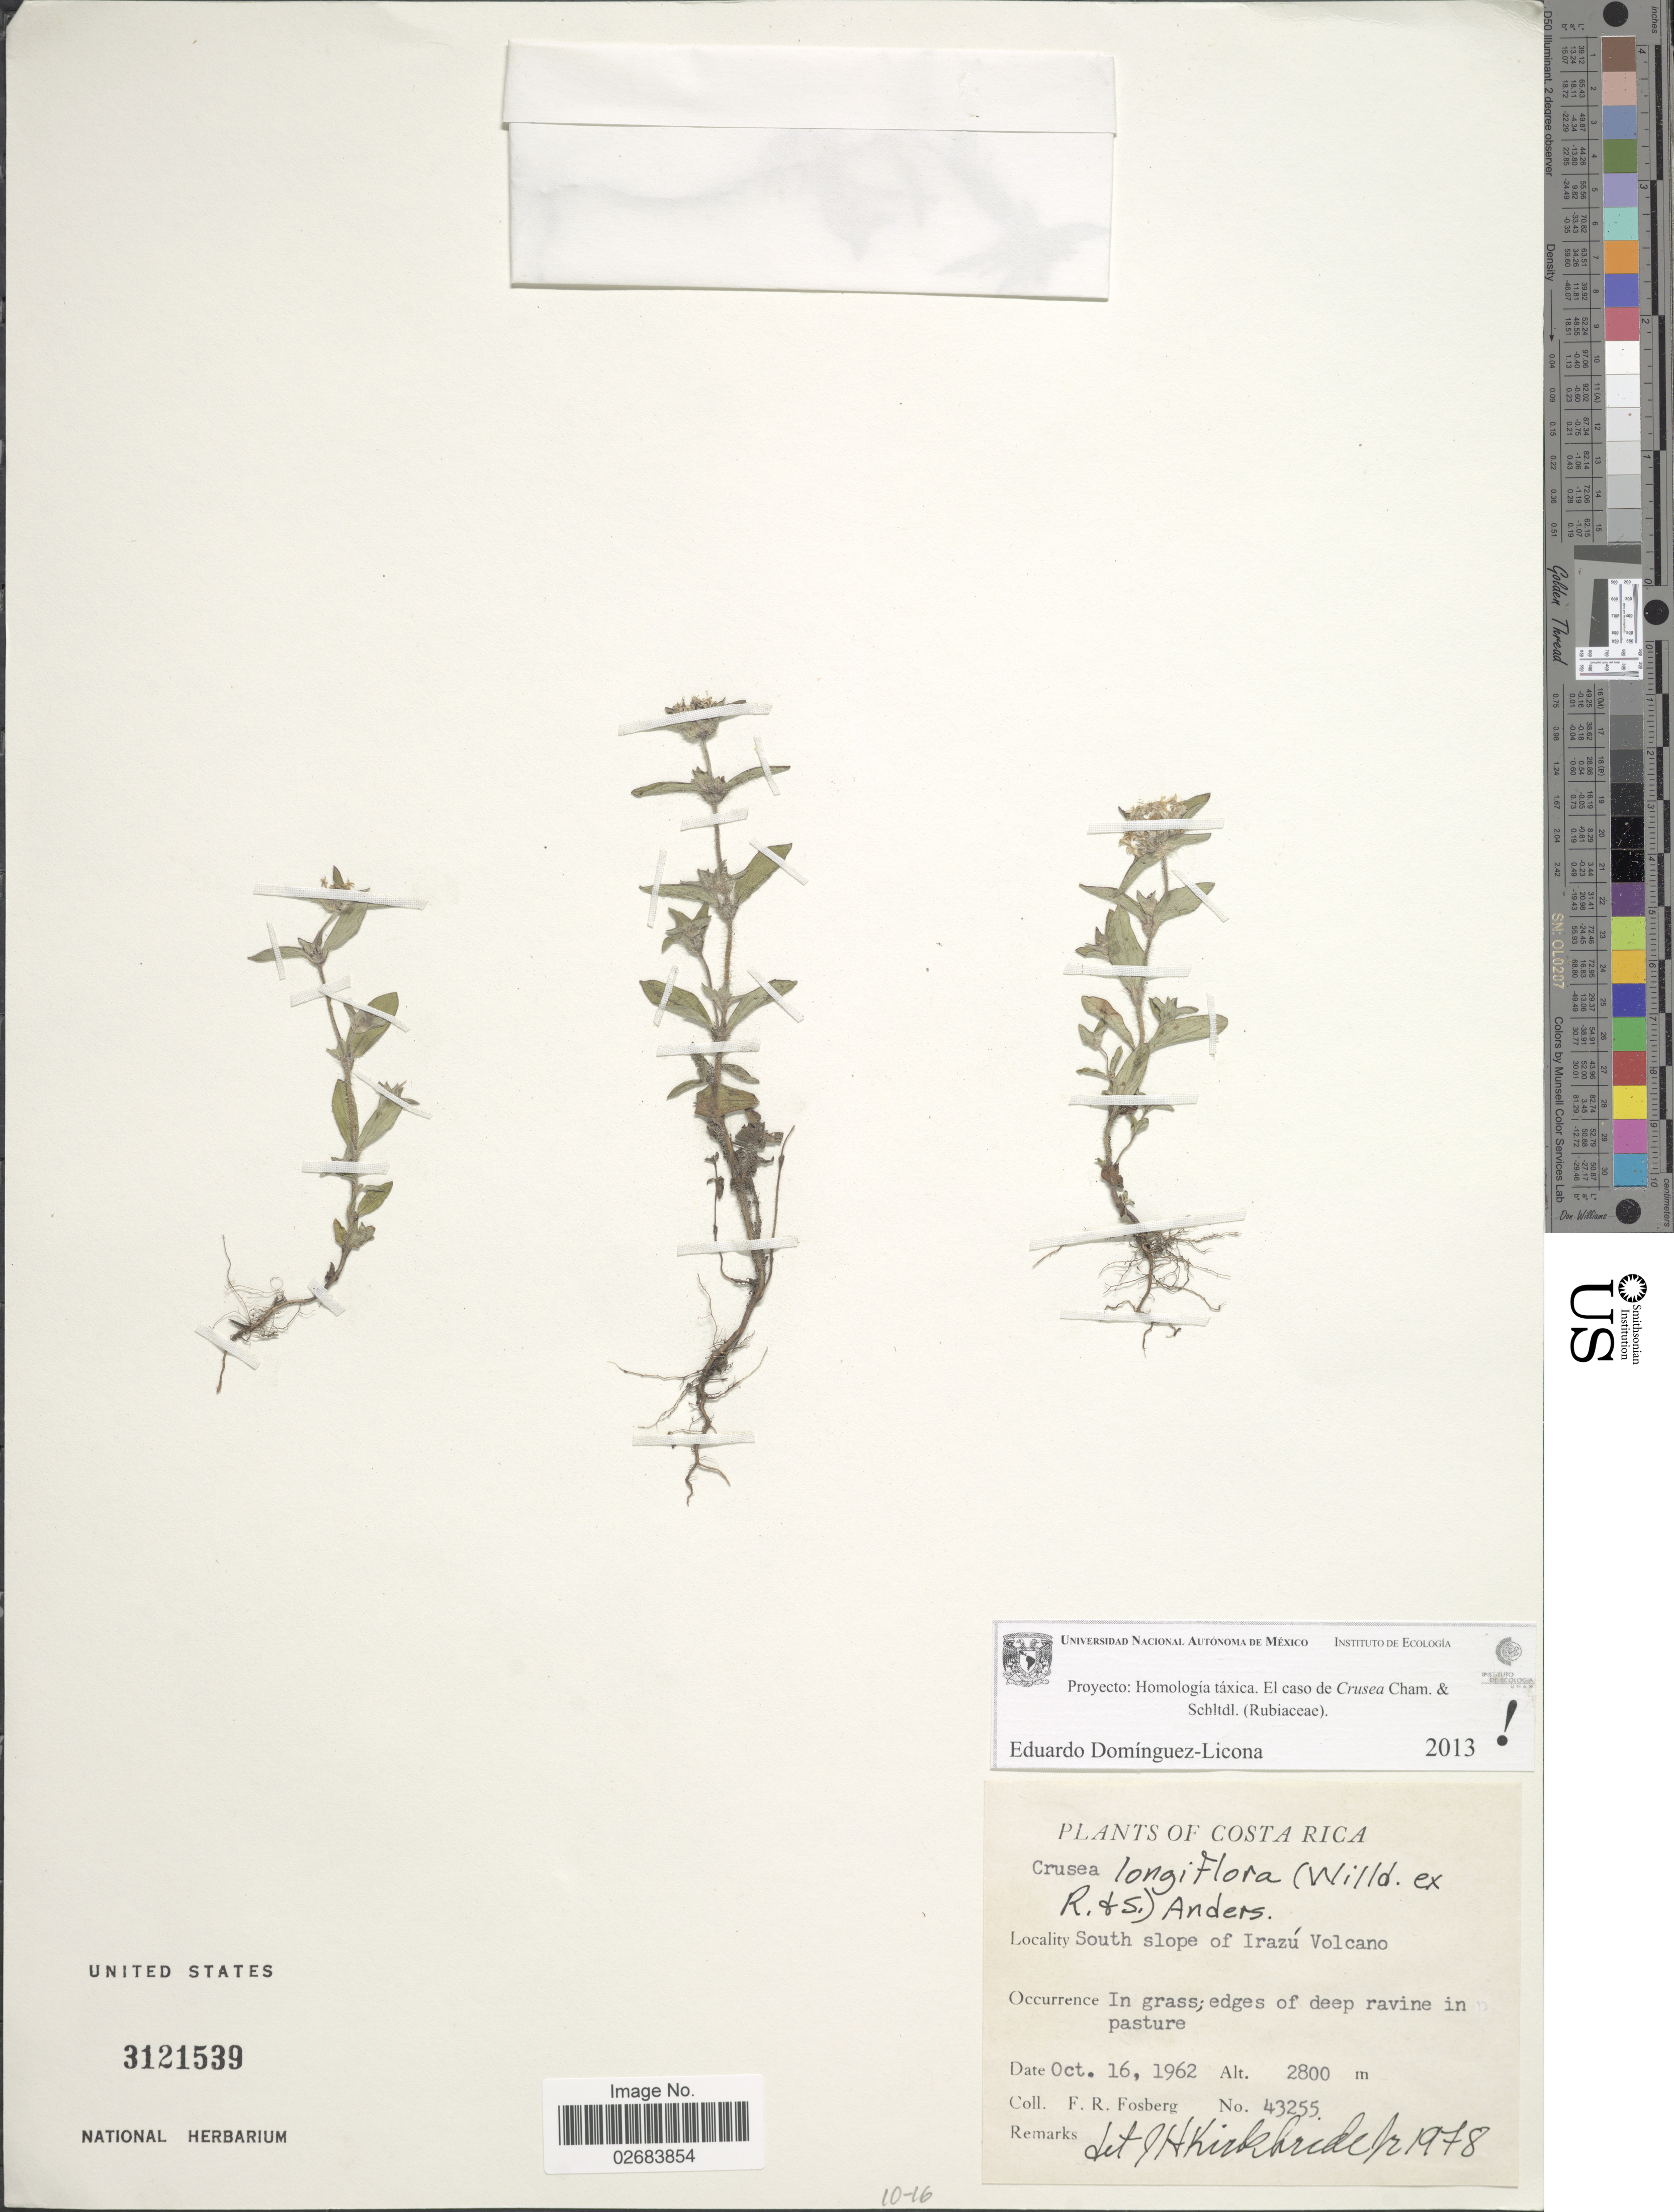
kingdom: Plantae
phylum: Tracheophyta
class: Magnoliopsida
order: Gentianales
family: Rubiaceae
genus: Crusea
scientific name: Crusea longiflora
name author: (Willd. ex Roem. & Schult.) W.R. Anderson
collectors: F. R. Fosberg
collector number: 43255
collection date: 1962-10-16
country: Costa Rica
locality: South slope of Irazu Volcano, in grass; edges of deep ravine in pasture.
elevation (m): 2800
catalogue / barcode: US 3121539